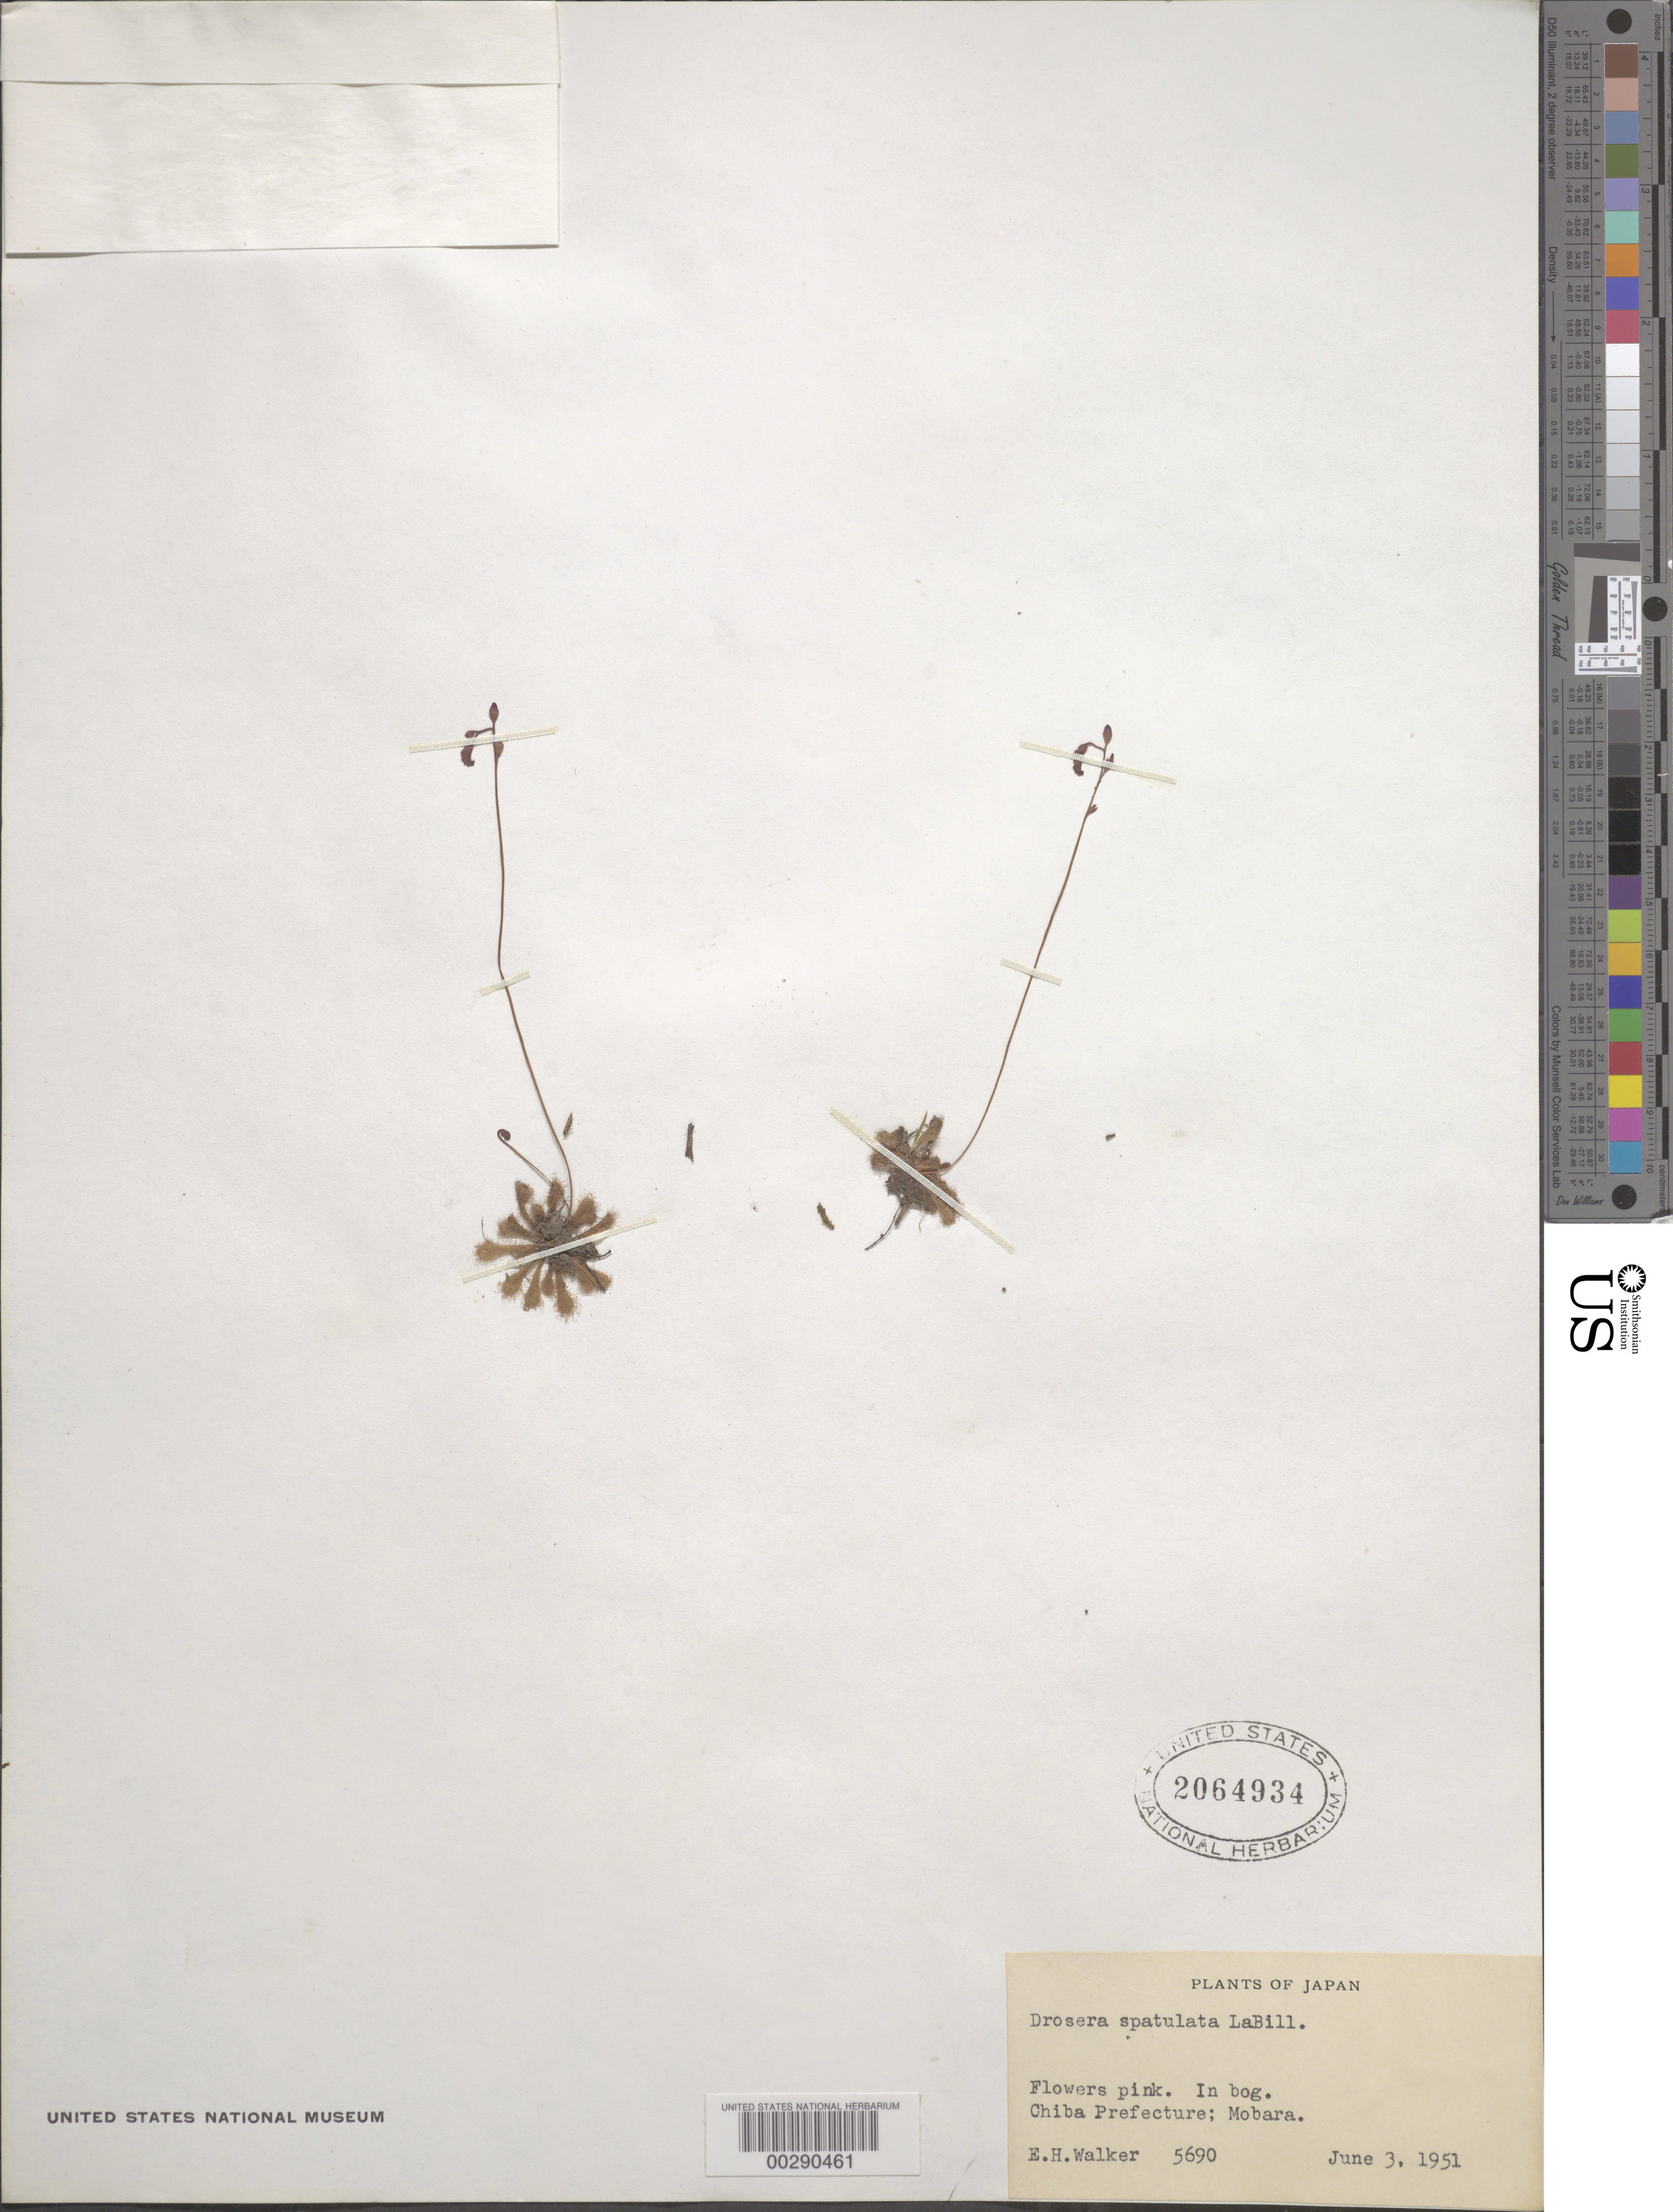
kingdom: Plantae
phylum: Tracheophyta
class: Magnoliopsida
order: Caryophyllales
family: Droseraceae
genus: Drosera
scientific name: Drosera spathulata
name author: Labill.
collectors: E. H. Walker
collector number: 5690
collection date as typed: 03 Jun 1951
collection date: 1951-06-03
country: Japan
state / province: Tiba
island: Honshu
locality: Mobara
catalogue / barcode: US 2064934